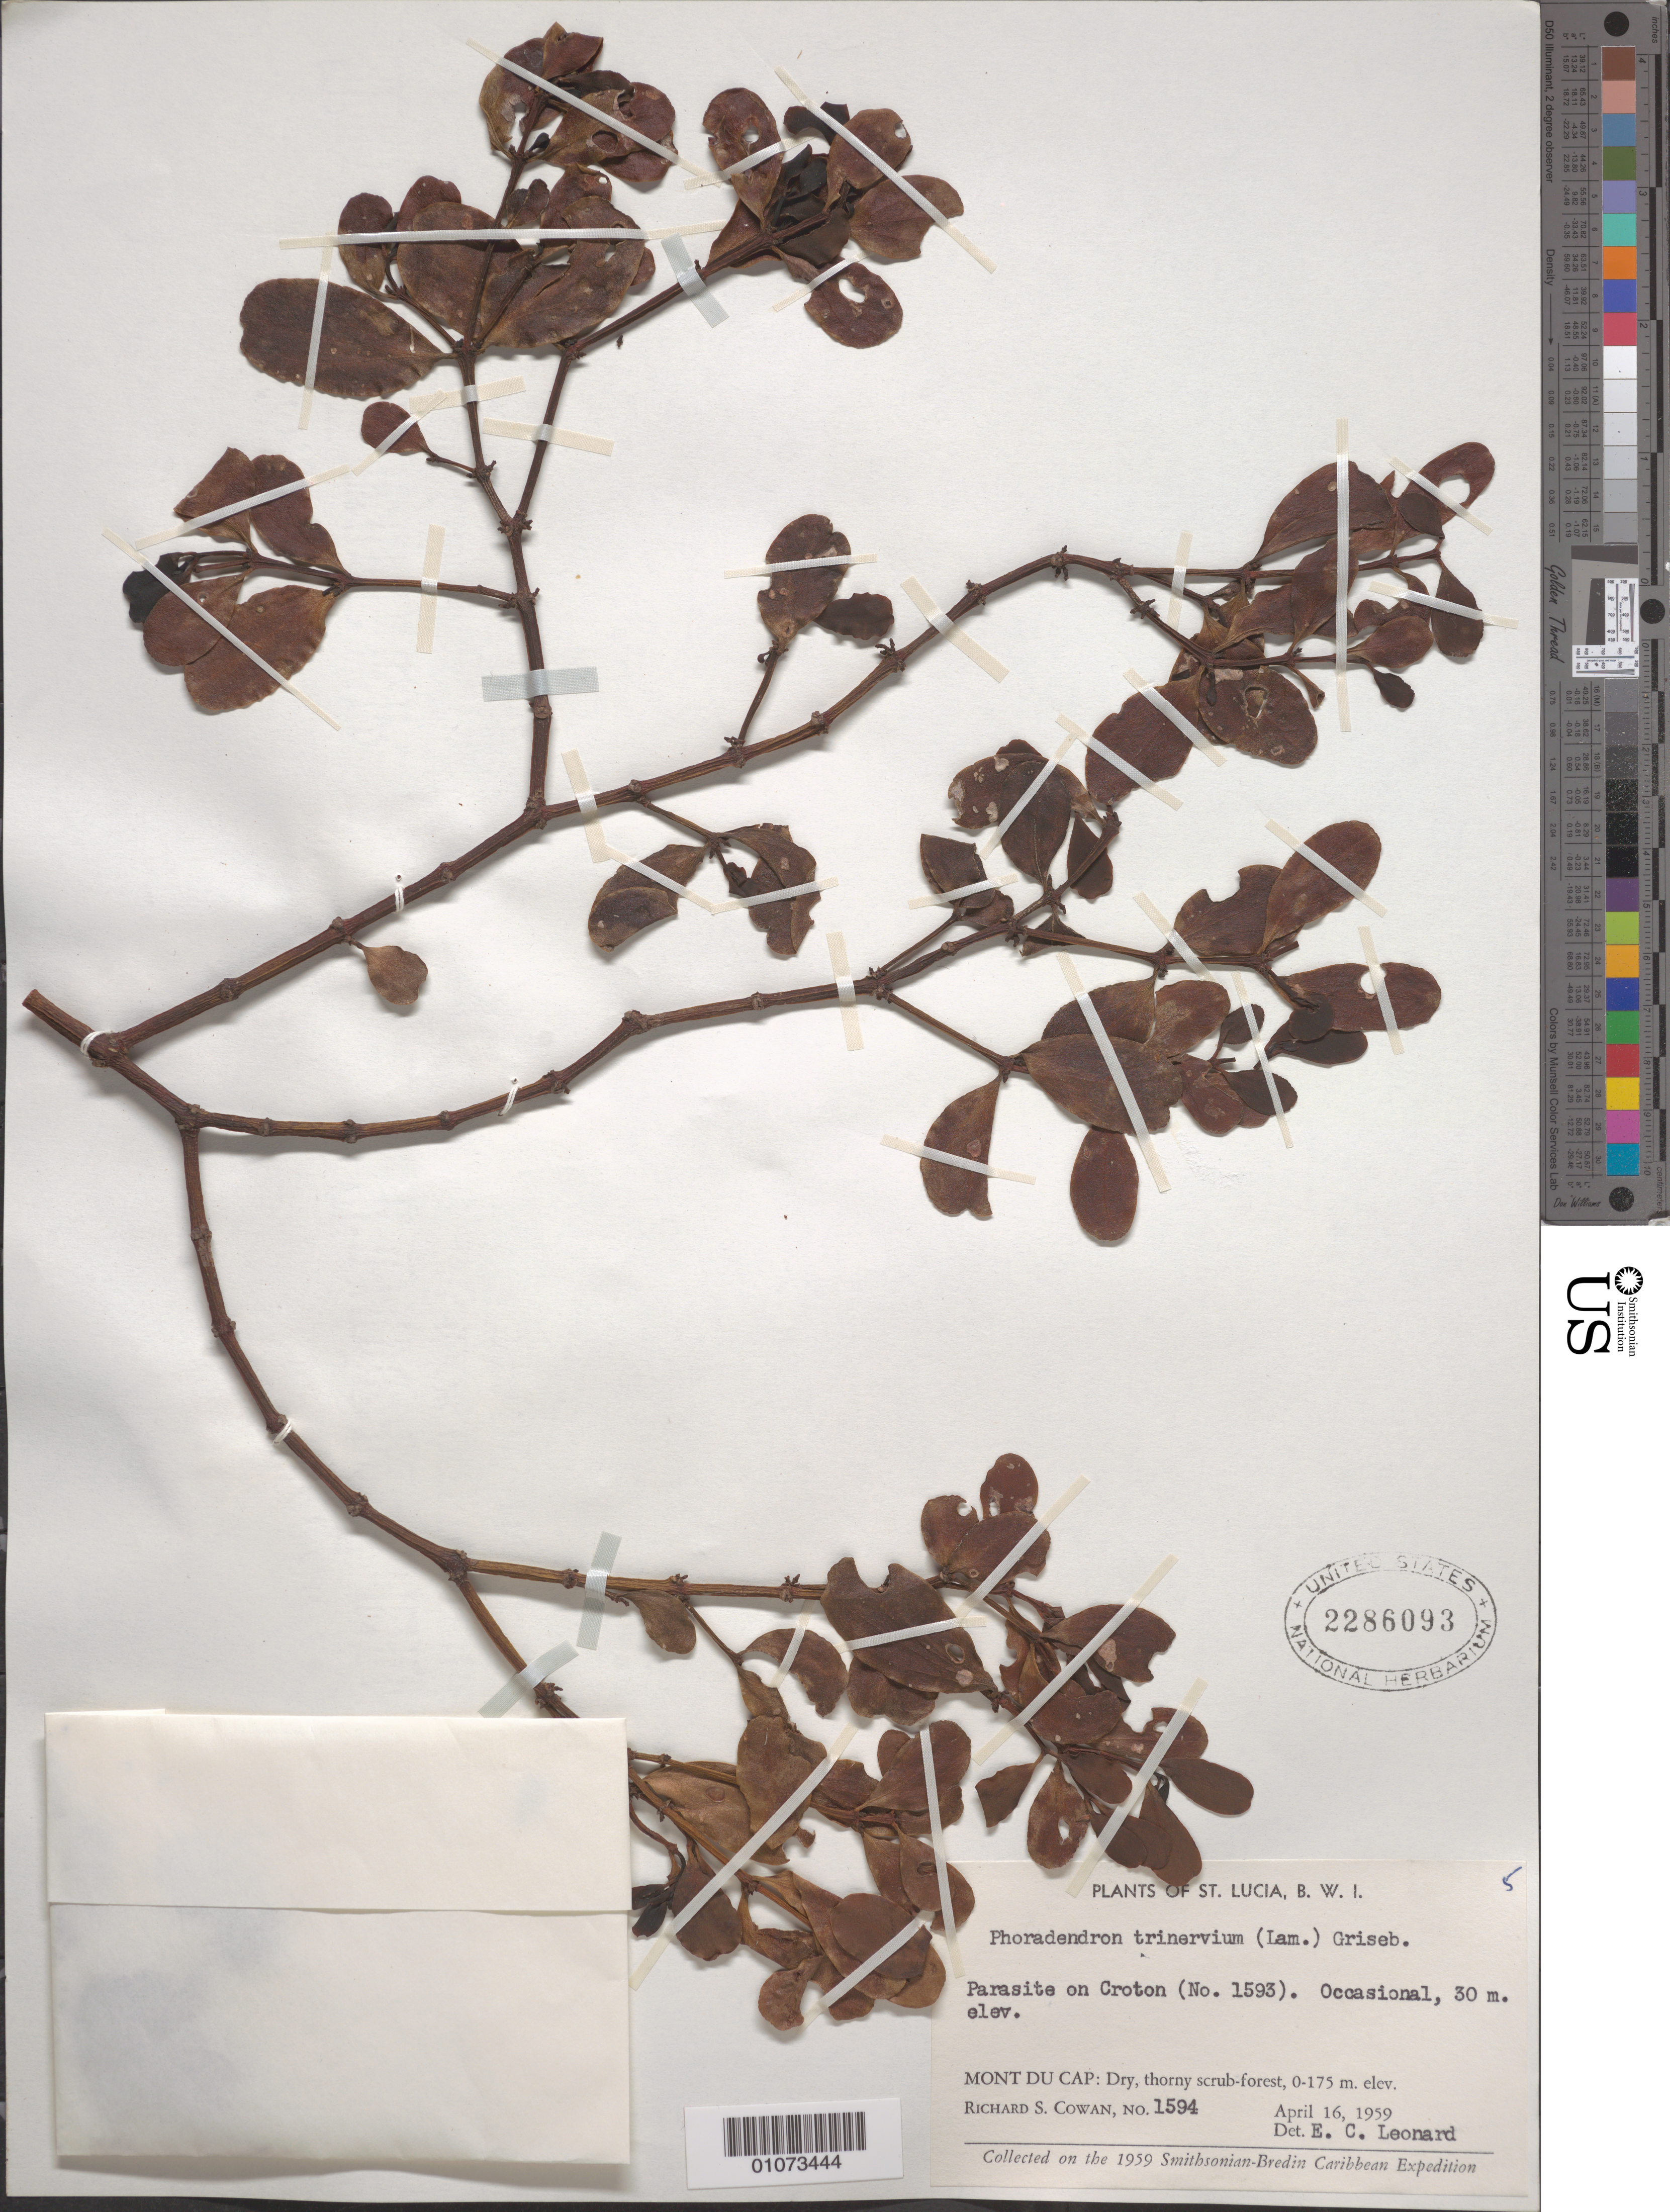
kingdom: Plantae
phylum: Tracheophyta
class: Magnoliopsida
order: Santalales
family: Viscaceae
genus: Phoradendron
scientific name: Phoradendron trinervium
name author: (Lam.) Griseb.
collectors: R. S. Cowan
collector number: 1594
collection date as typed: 16 Apr 1959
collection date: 1959-04-16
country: St. Lucia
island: St. Lucia I.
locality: Mont du Cap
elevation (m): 30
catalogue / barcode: US 2286093